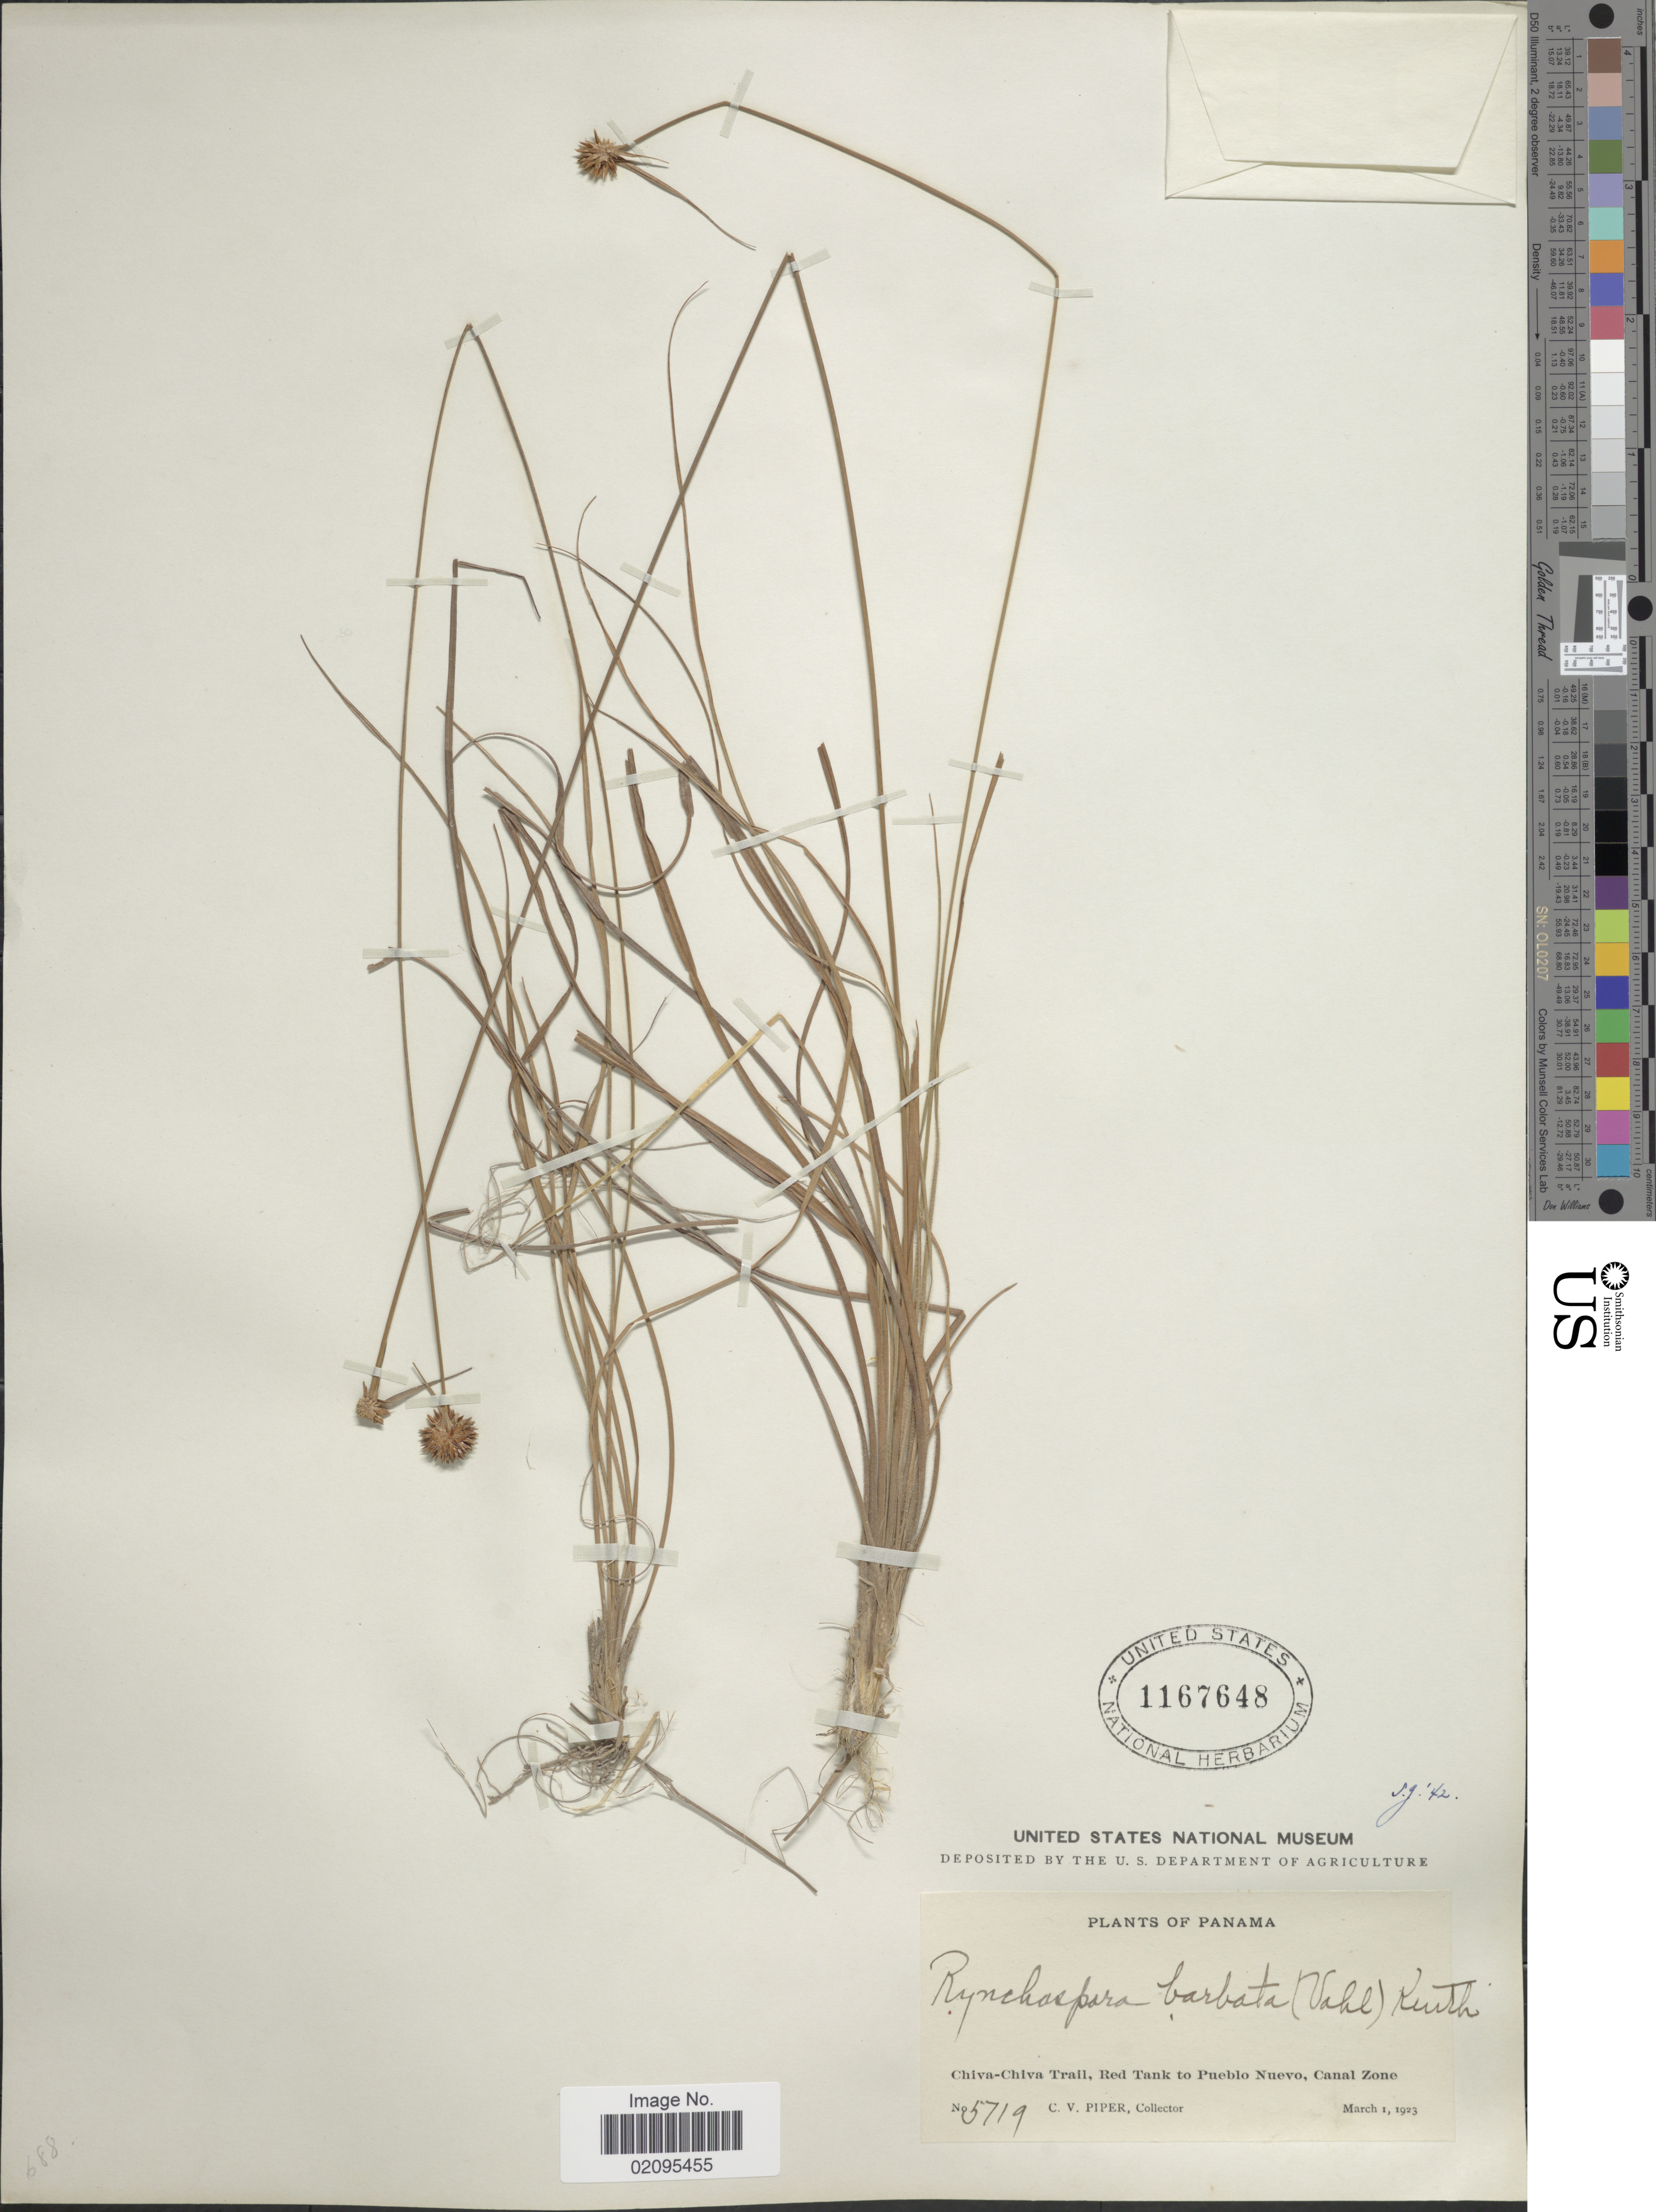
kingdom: Plantae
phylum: Tracheophyta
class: Liliopsida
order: Poales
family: Cyperaceae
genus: Rhynchospora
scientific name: Rhynchospora barbata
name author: (Vahl) Kunth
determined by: Alves, K.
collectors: C. V. Piper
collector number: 5719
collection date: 1923-03-01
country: Panama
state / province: Panamá / Panamá Oeste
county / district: Canal Zone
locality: Chiva-Chiva Trail, Red Tank to Pueblo Nuevo.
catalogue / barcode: US 1167648